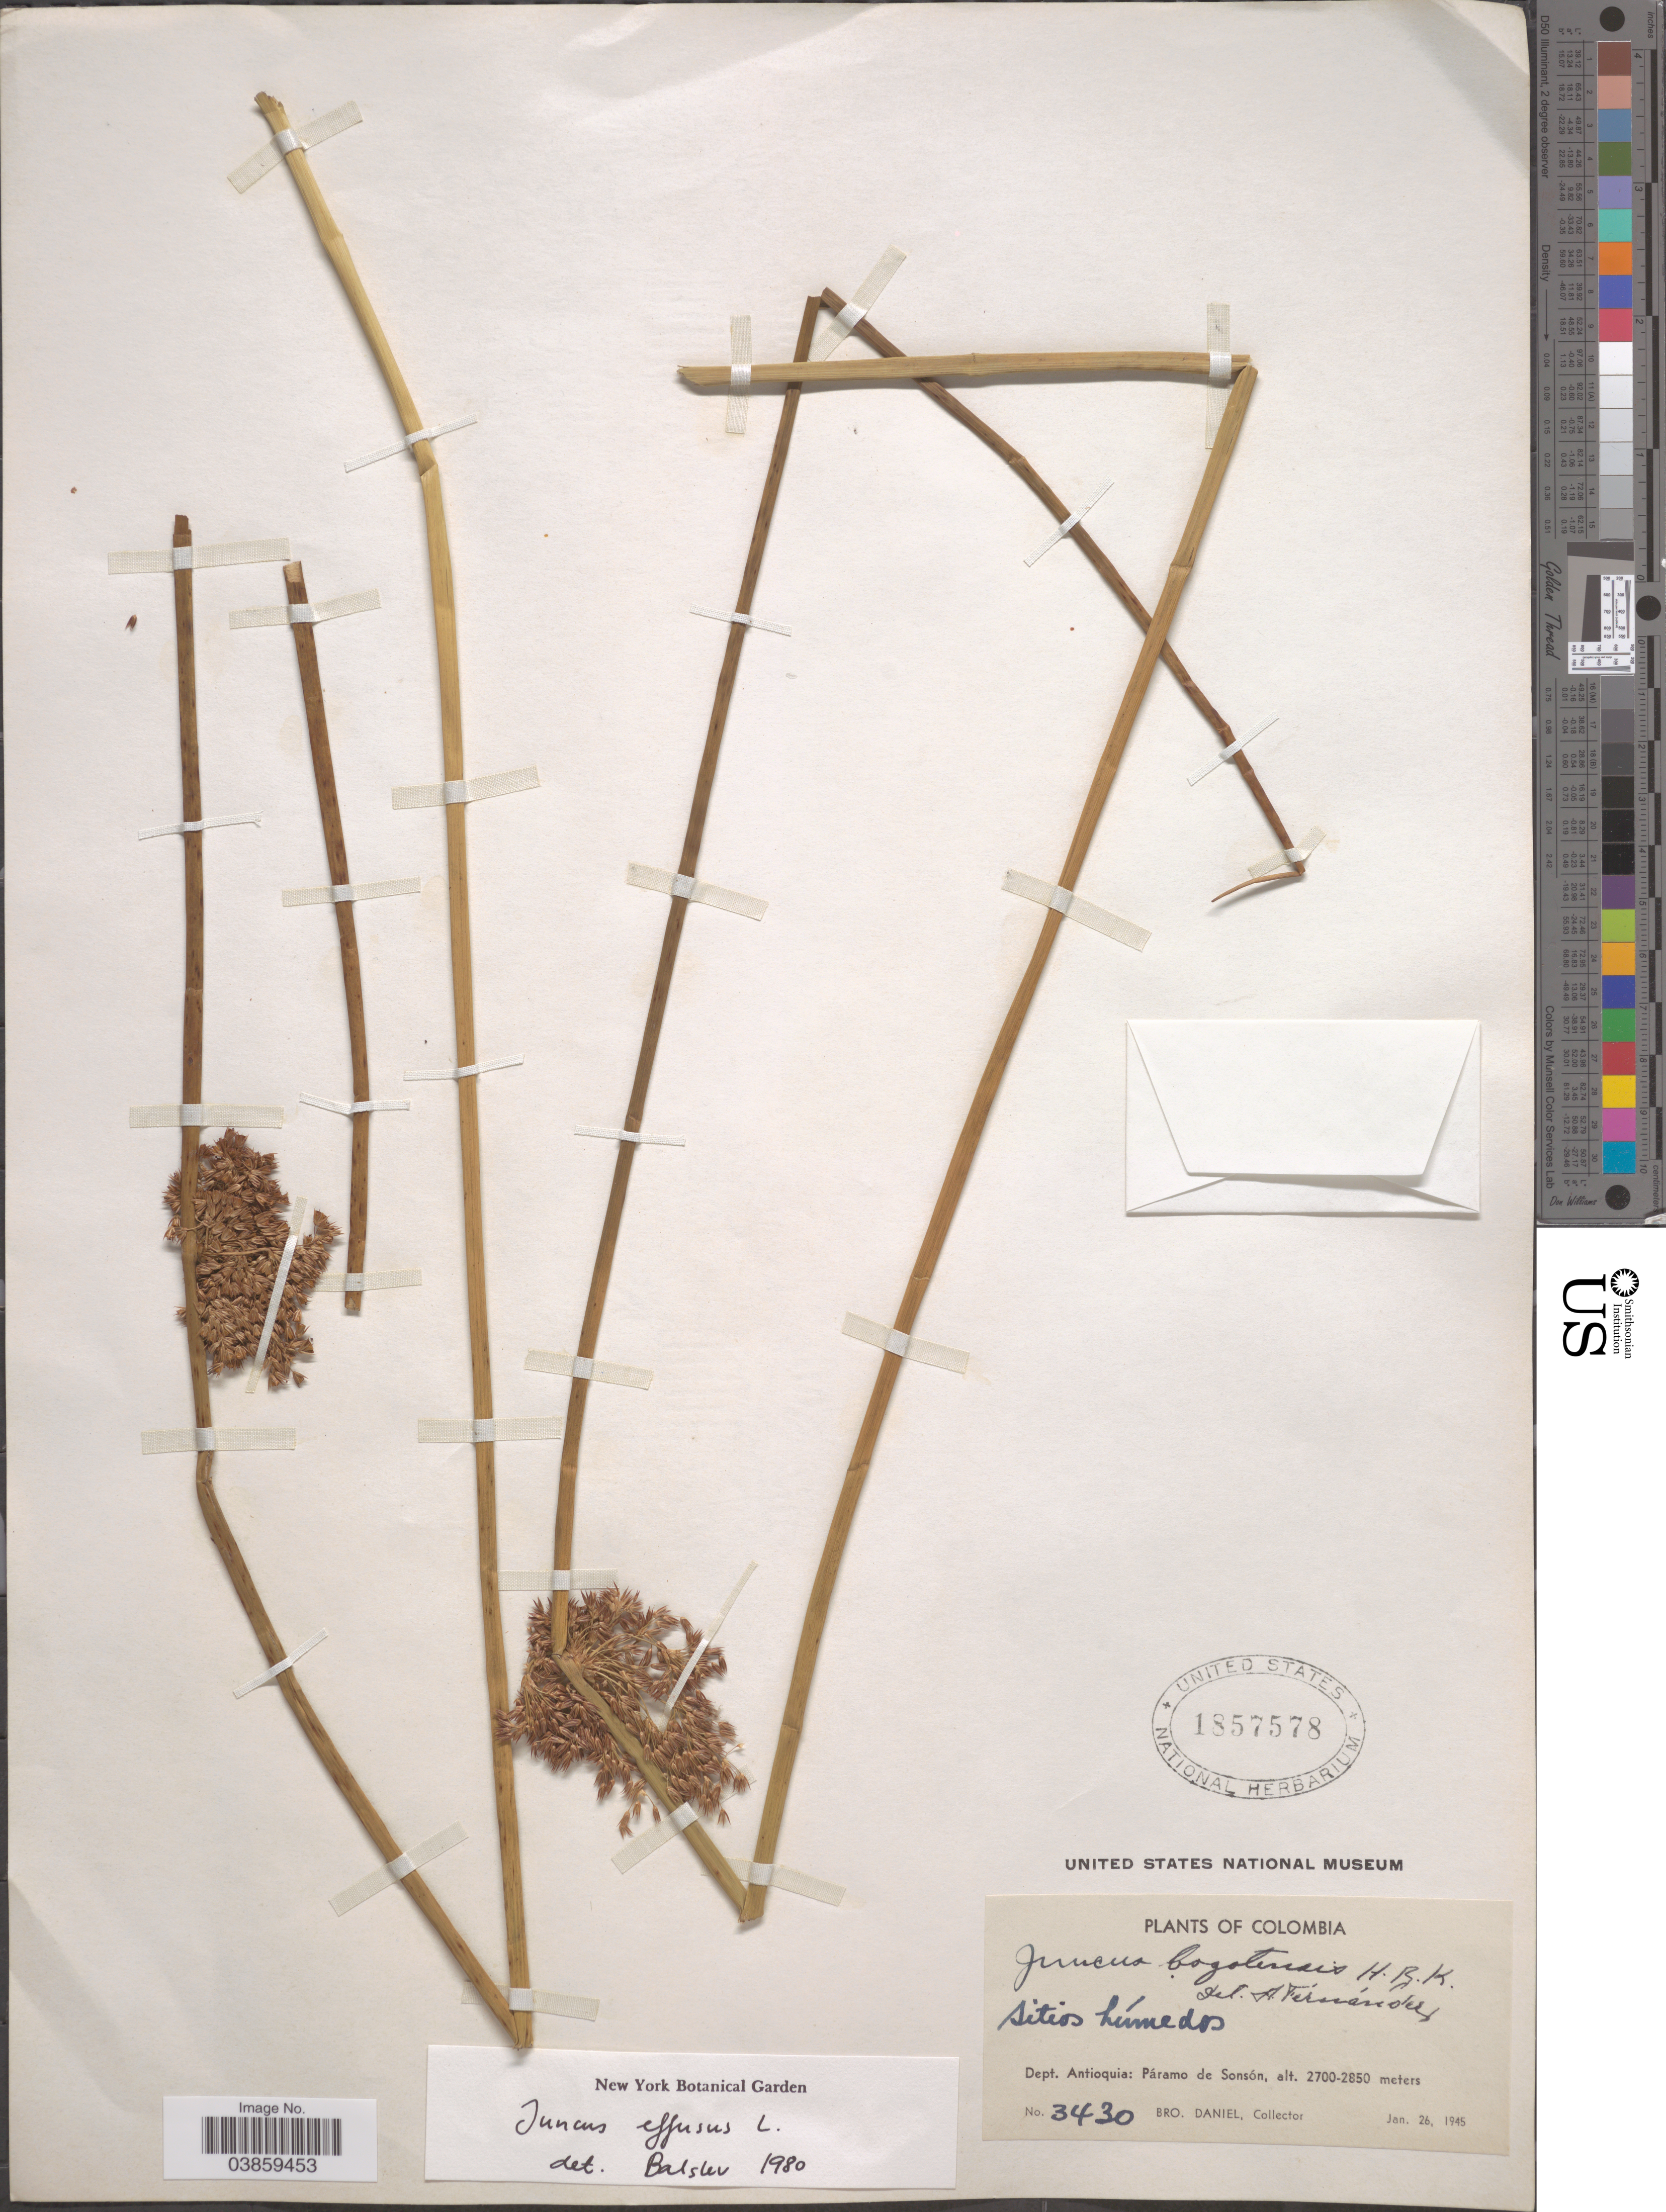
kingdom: Plantae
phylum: Tracheophyta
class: Liliopsida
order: Poales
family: Juncaceae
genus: Juncus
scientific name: Juncus effusus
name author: L.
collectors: Bro. Daniel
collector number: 3430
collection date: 1945-01-26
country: Colombia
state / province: Antioquia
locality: Dept. Antioquia: Páramo de Sonsón.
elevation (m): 2700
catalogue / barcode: US 1857578